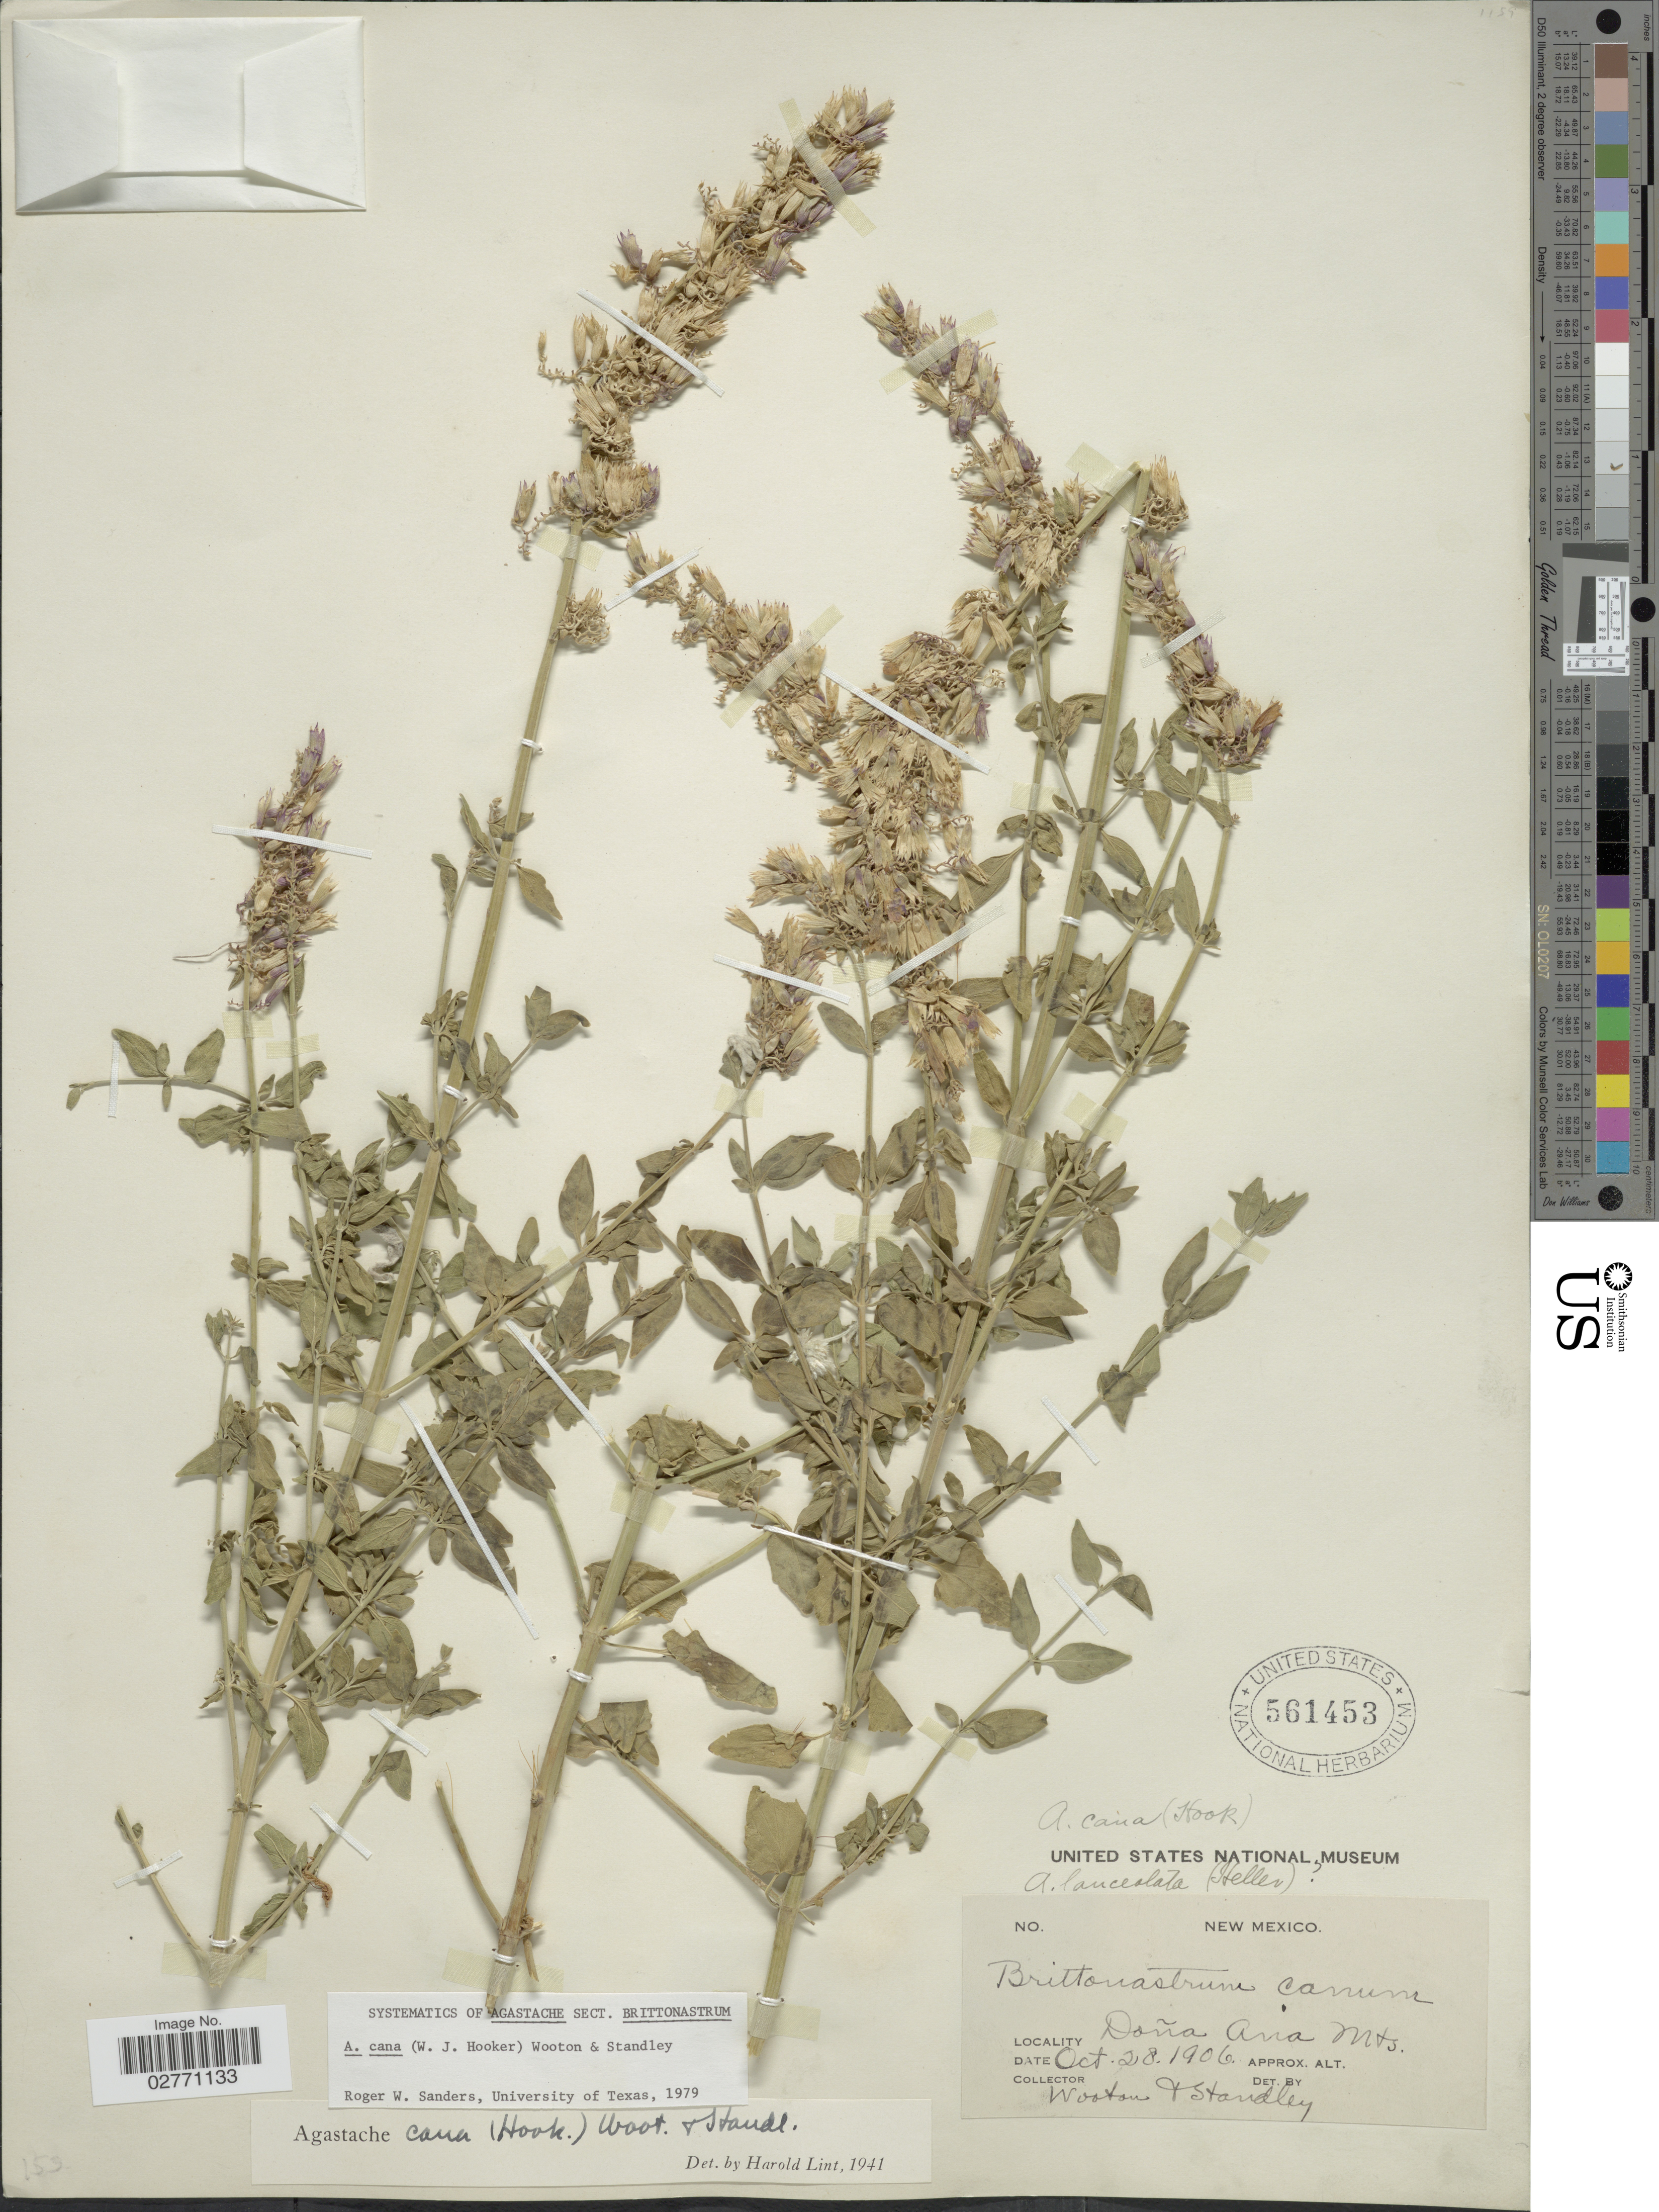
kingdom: Plantae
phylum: Tracheophyta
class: Magnoliopsida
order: Lamiales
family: Lamiaceae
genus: Agastache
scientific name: Agastache cana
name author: (Hook.) Wooton & Standl.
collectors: E. O. Wooton & Standley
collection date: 1906-10-28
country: United States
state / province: New Mexico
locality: Doña Ana Mts.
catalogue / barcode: US 561453